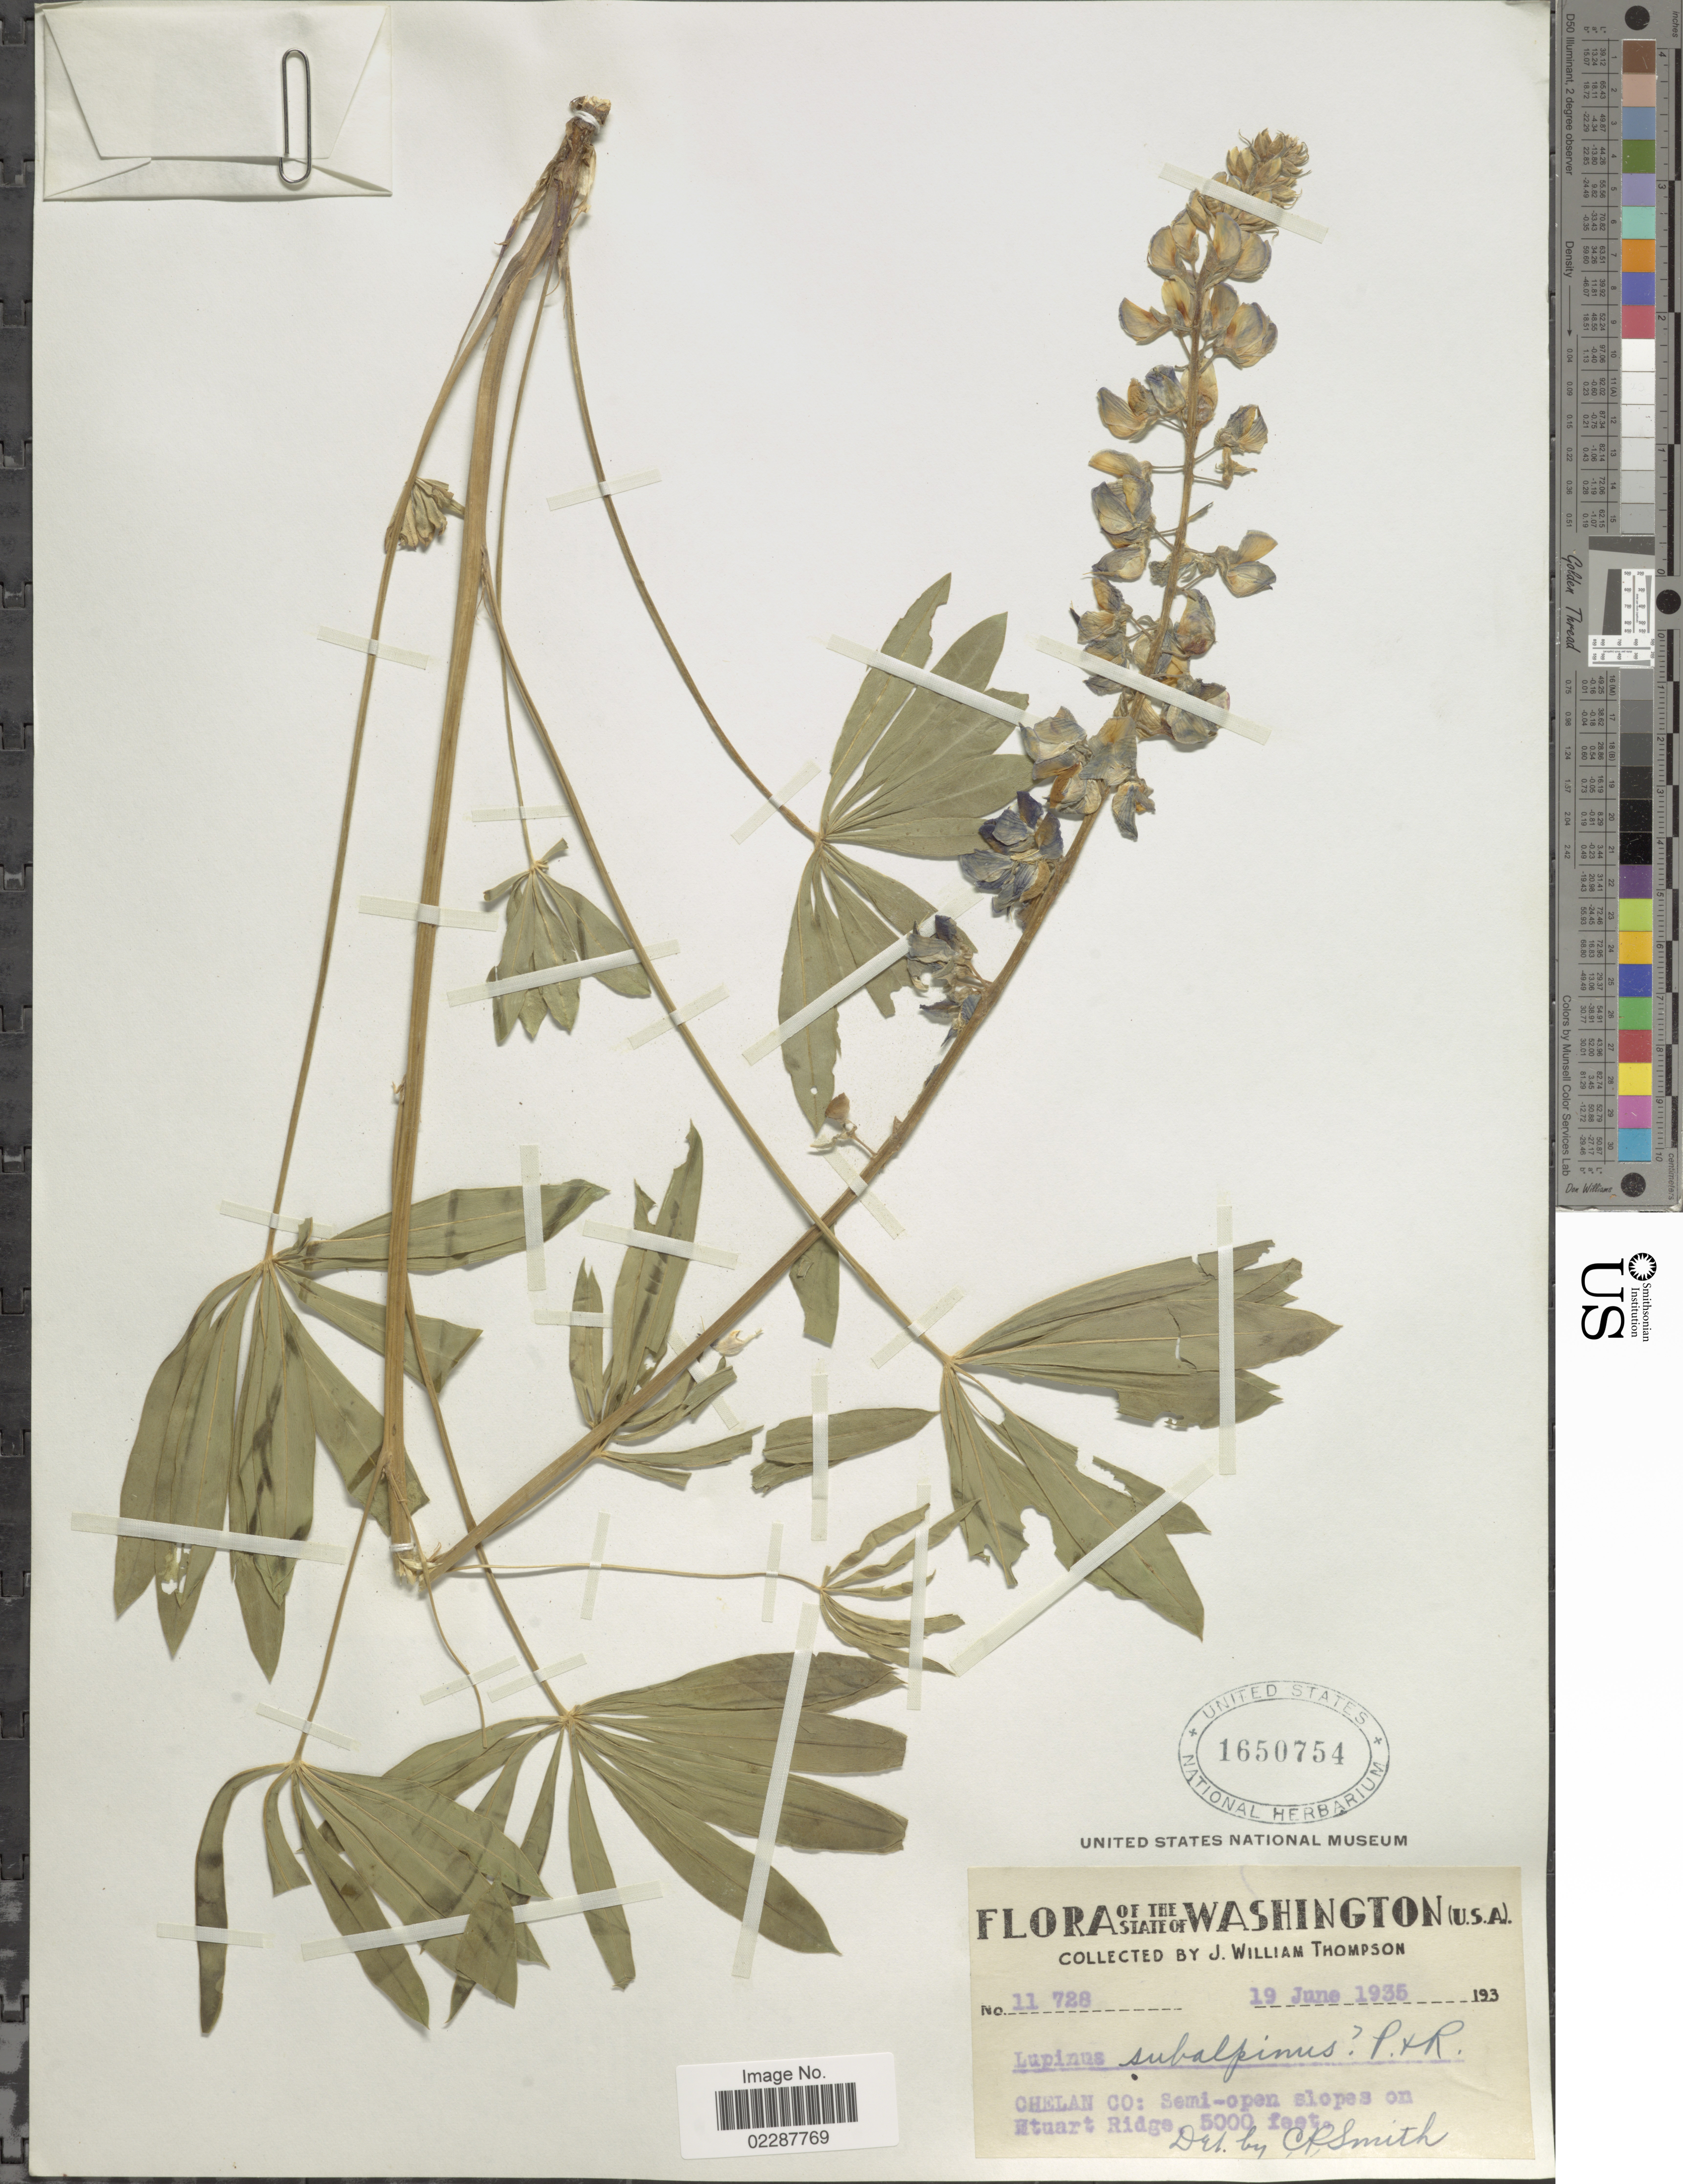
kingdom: Plantae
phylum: Tracheophyta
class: Magnoliopsida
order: Fabales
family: Fabaceae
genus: Lupinus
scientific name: Lupinus subalpinus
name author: Piper & B.L. Rob.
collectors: J. W. Thompson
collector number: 11728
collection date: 1935-06-19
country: United States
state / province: Washington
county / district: Chelan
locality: Chelan Co.: Semi-open slopes on Stuart Ridge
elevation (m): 1524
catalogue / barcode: US 1650754